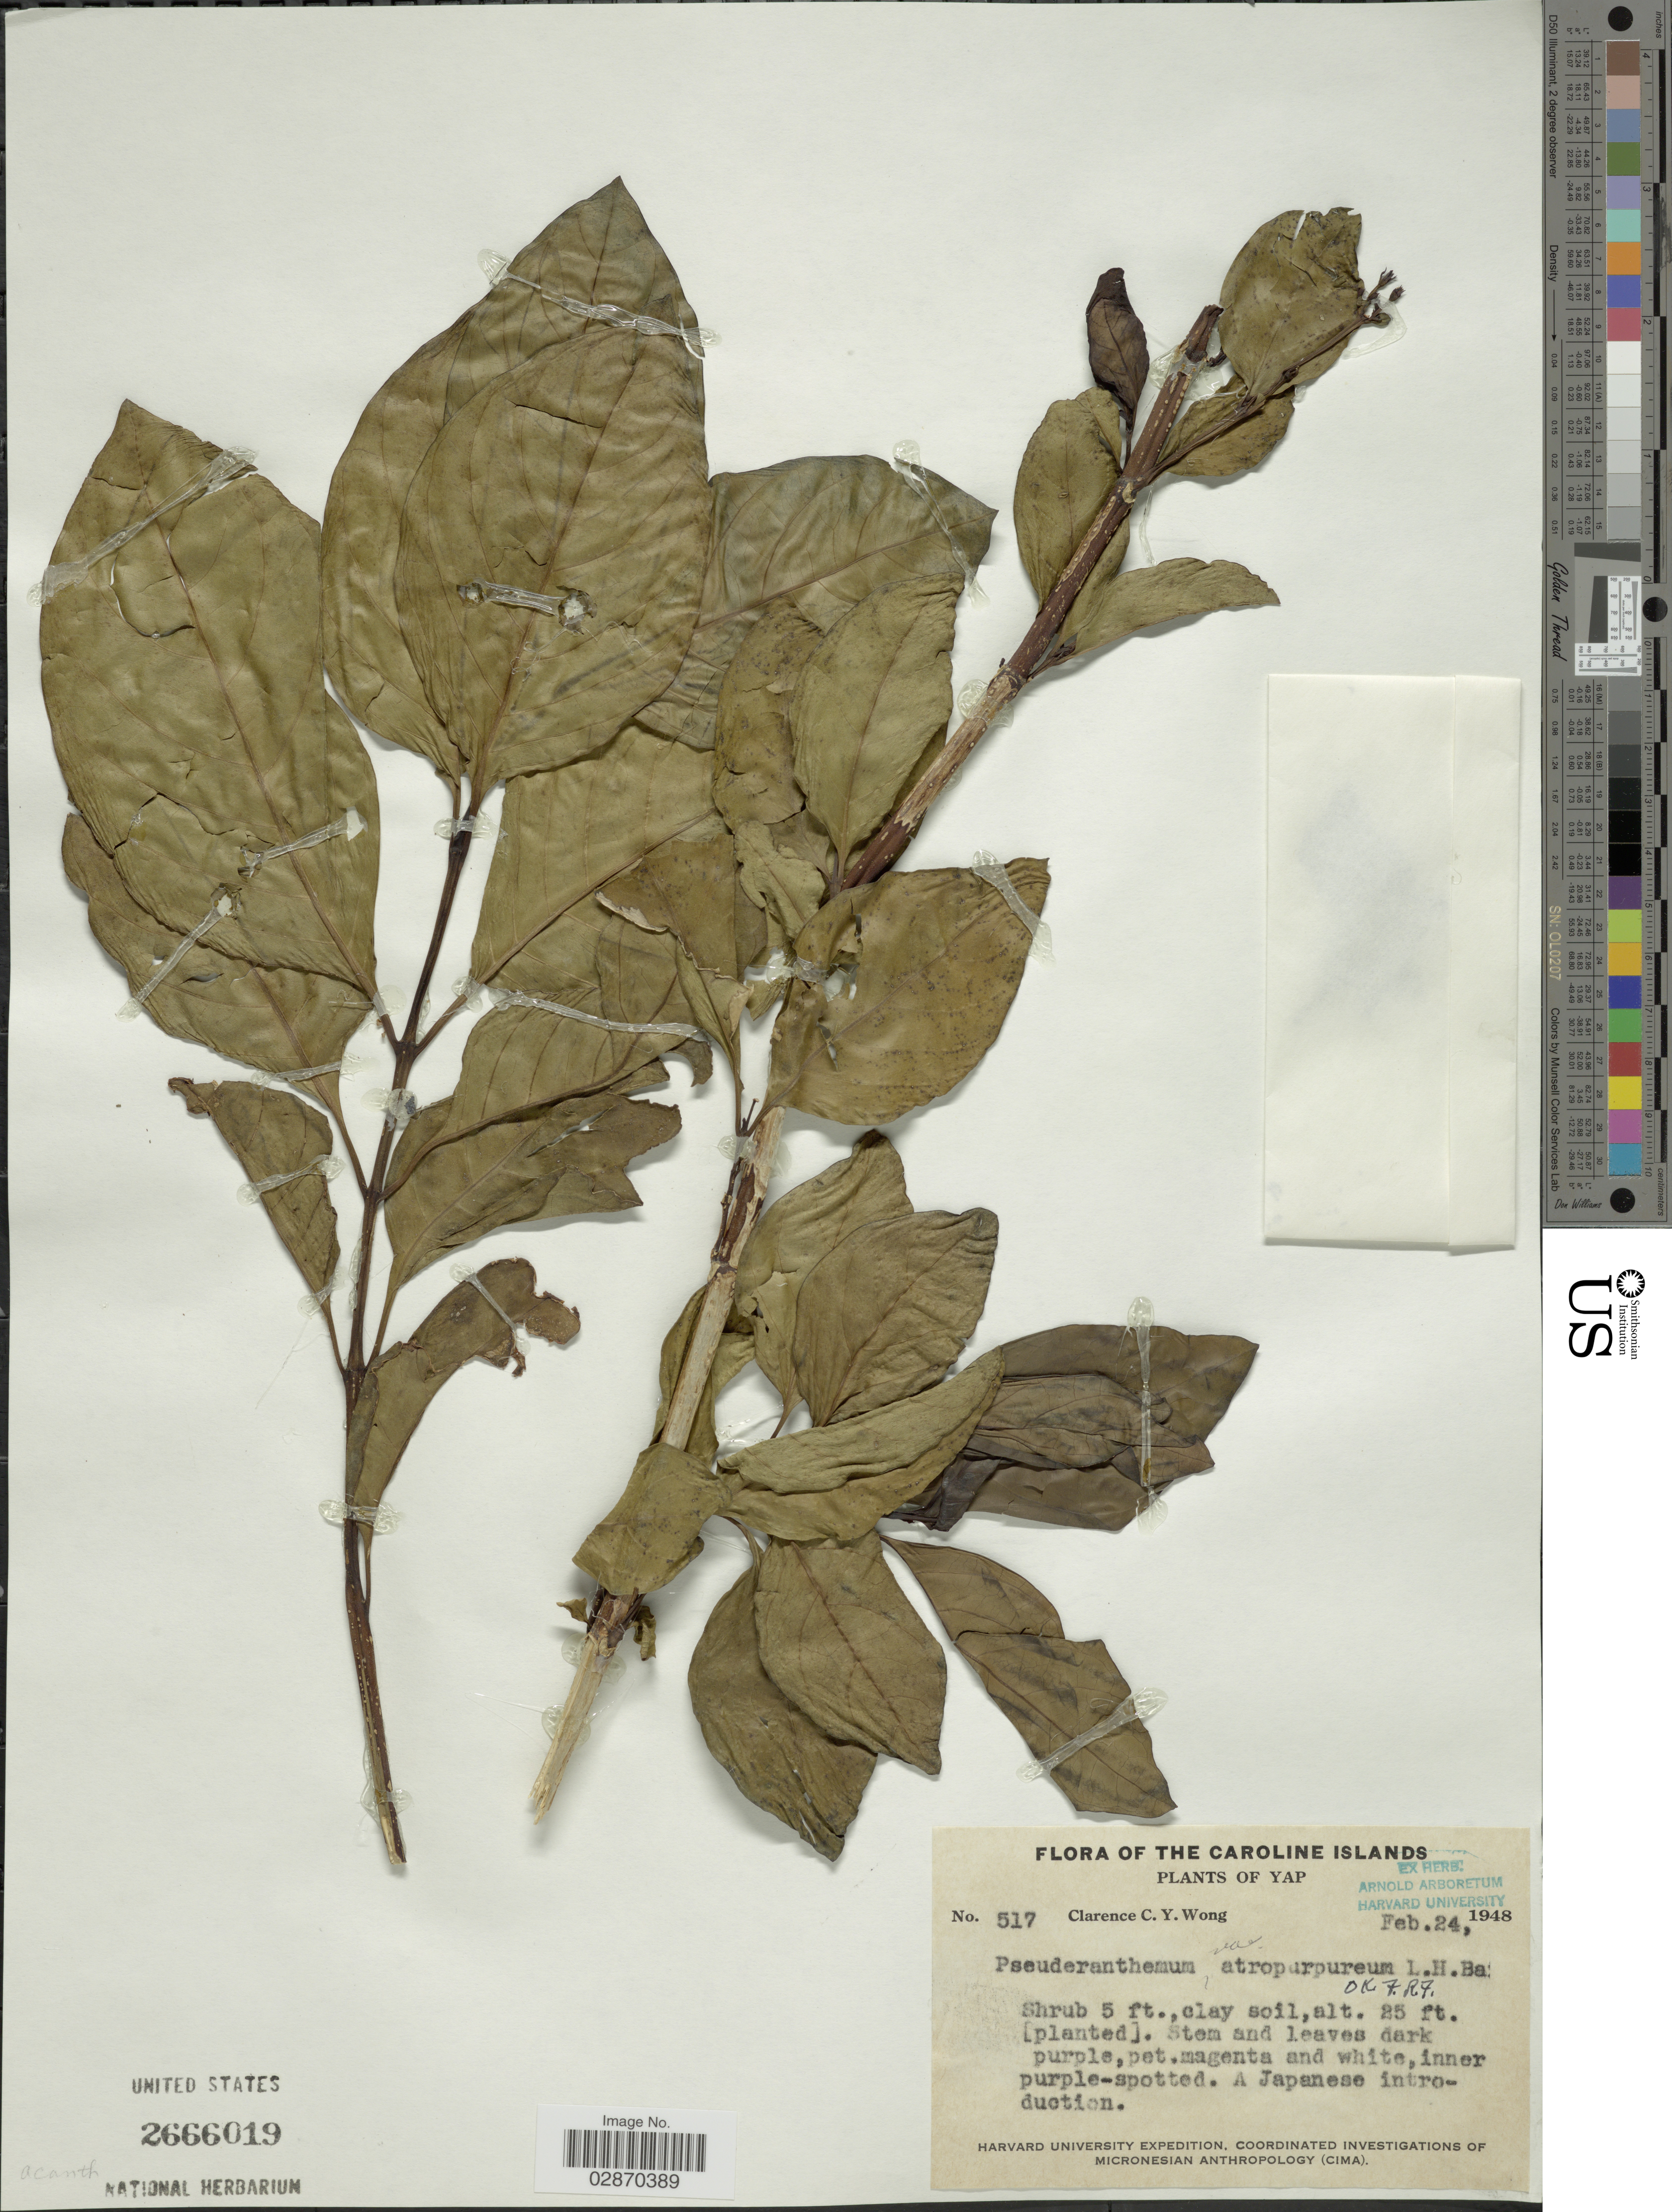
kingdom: Plantae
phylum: Tracheophyta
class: Magnoliopsida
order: Lamiales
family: Acanthaceae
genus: Pseuderanthemum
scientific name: Pseuderanthemum carruthersii var. atropurpureum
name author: (W. Bull) Fosberg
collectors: C. Y. C. Wong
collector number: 517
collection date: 1948-02-24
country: Micronesia, Federated States of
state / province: Yap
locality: Caroline Islands.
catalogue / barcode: US 2666019